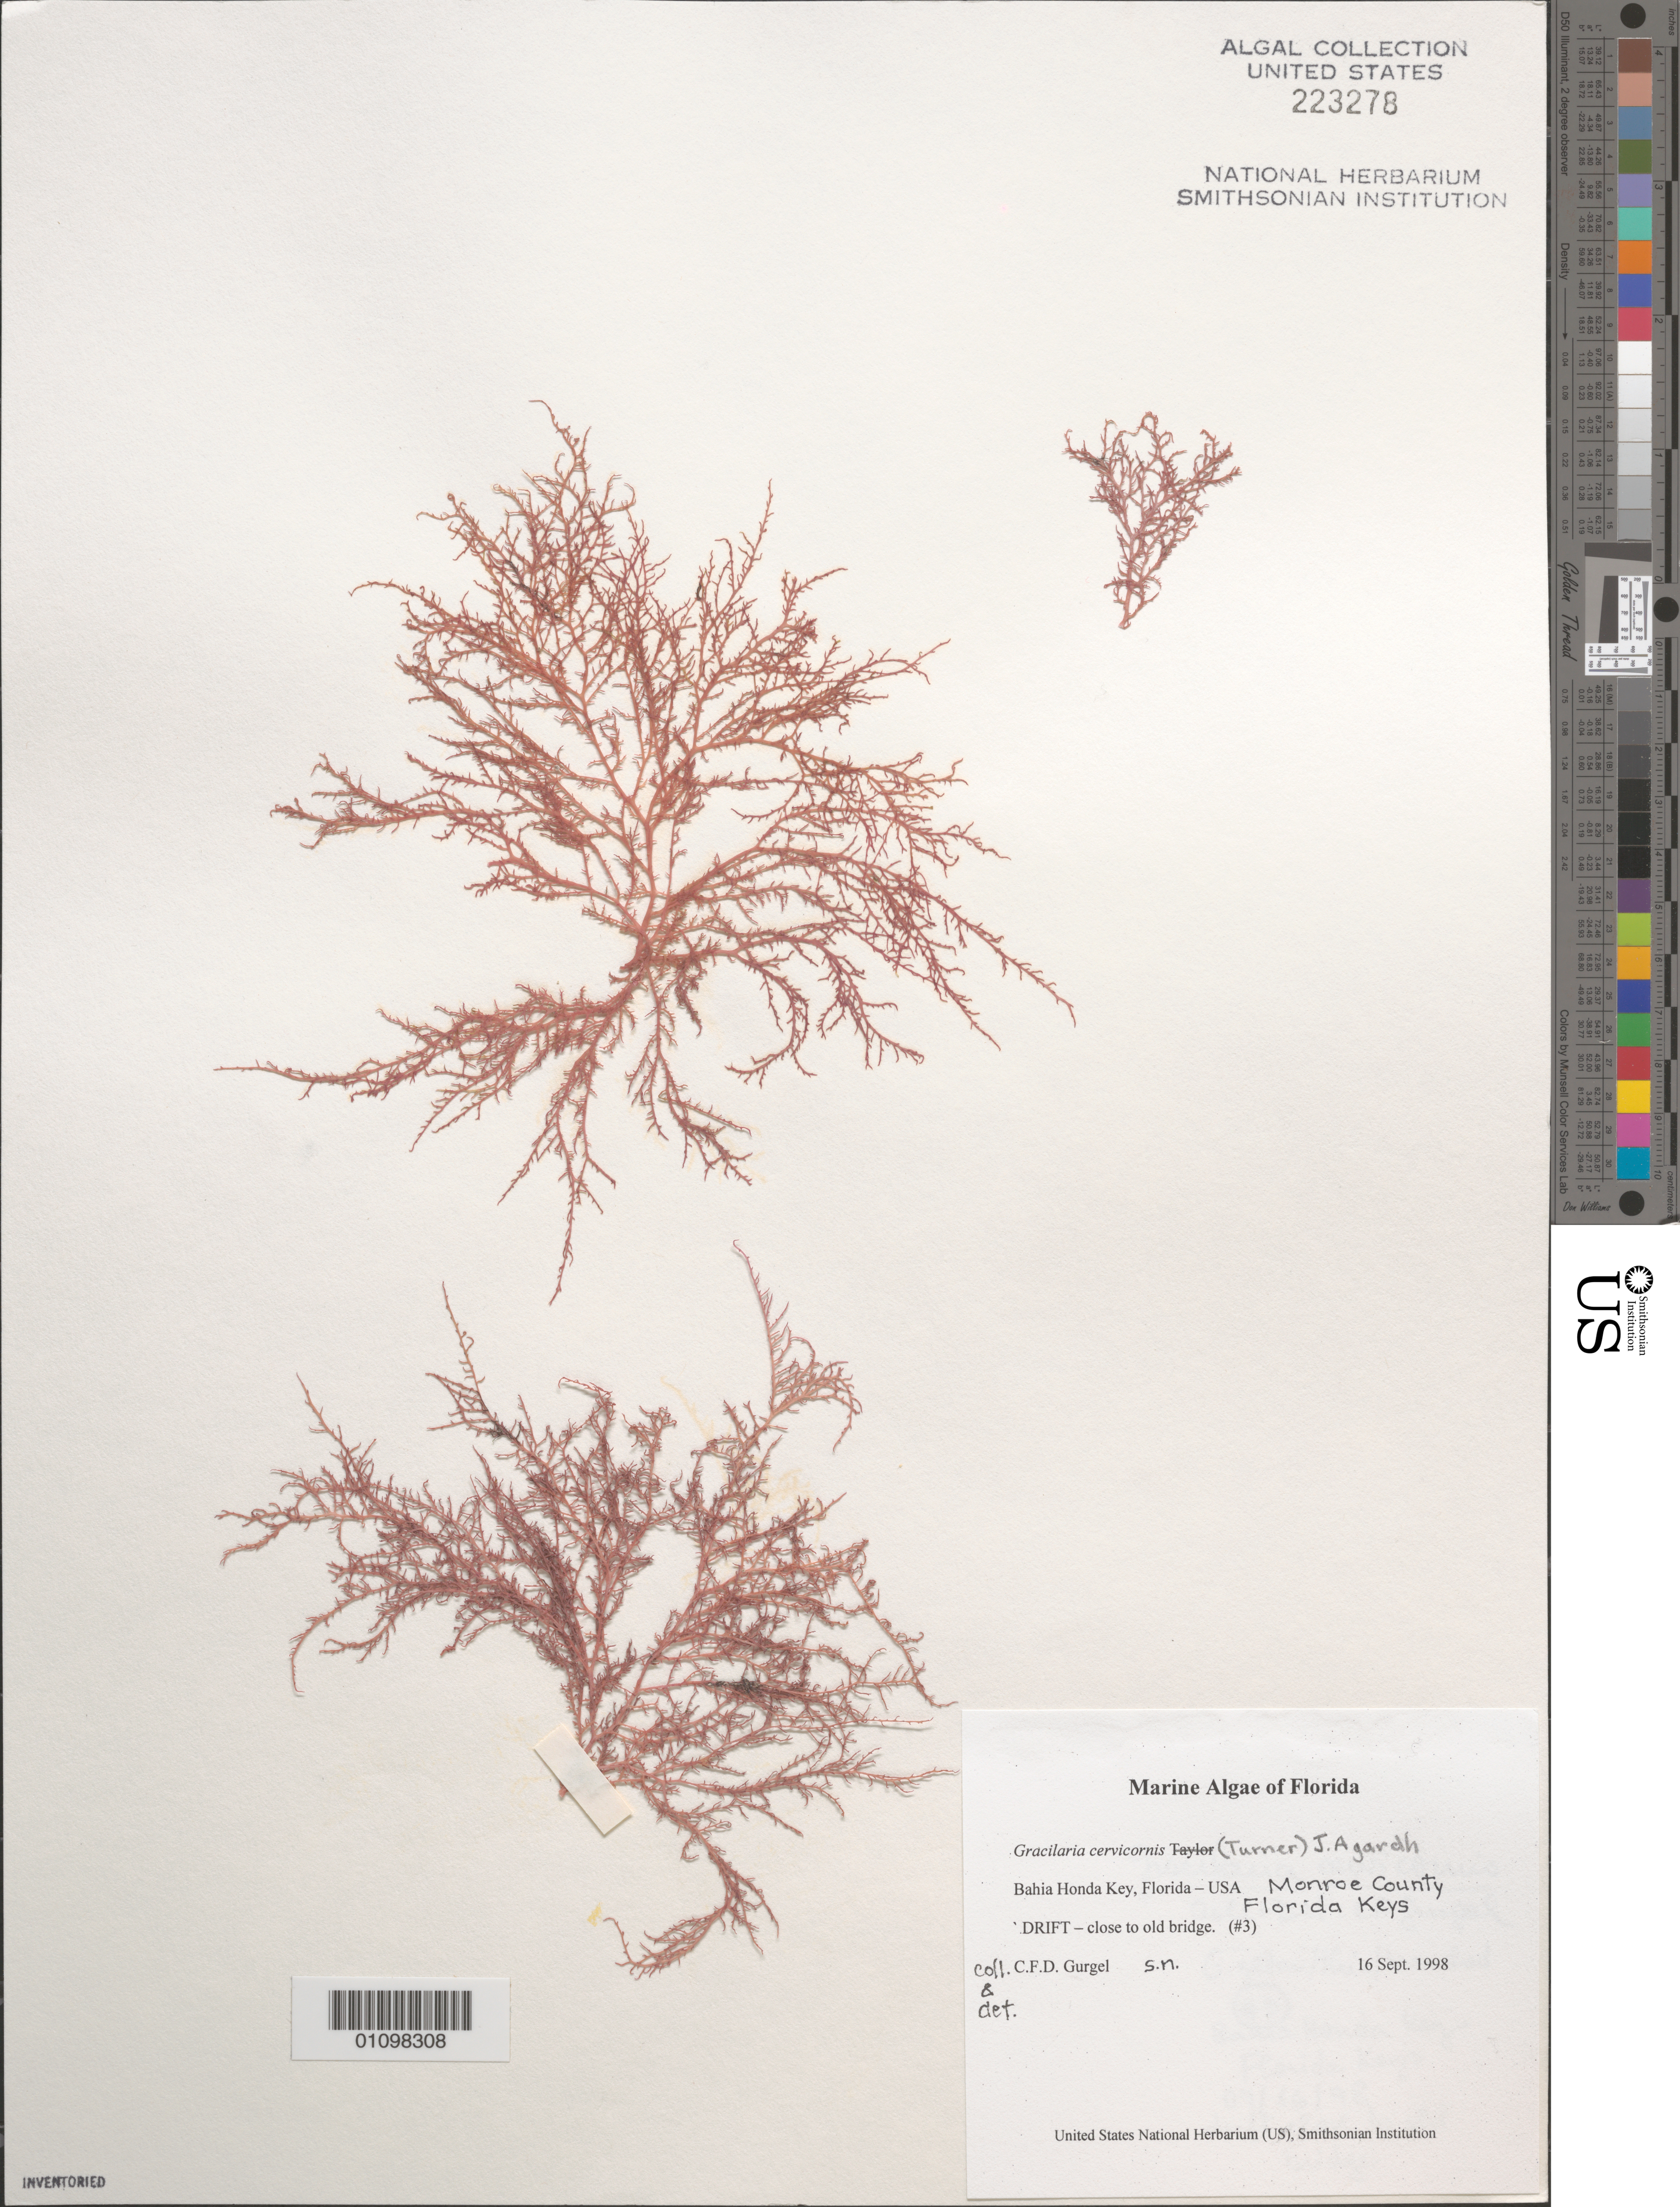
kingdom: Plantae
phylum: Rhodophyta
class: Florideophyceae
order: Gracilariales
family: Gracilariaceae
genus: Gracilaria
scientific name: Gracilaria cervicornis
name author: (Turner) J. Agardh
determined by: Gurgel, C. F. D.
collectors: C. Gurgel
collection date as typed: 16 Sep 1998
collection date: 1998-09-16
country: United States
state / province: Florida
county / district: Monroe County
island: Bahia Honda Key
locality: Drift-close to old bridge (#3)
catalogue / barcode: US 223278